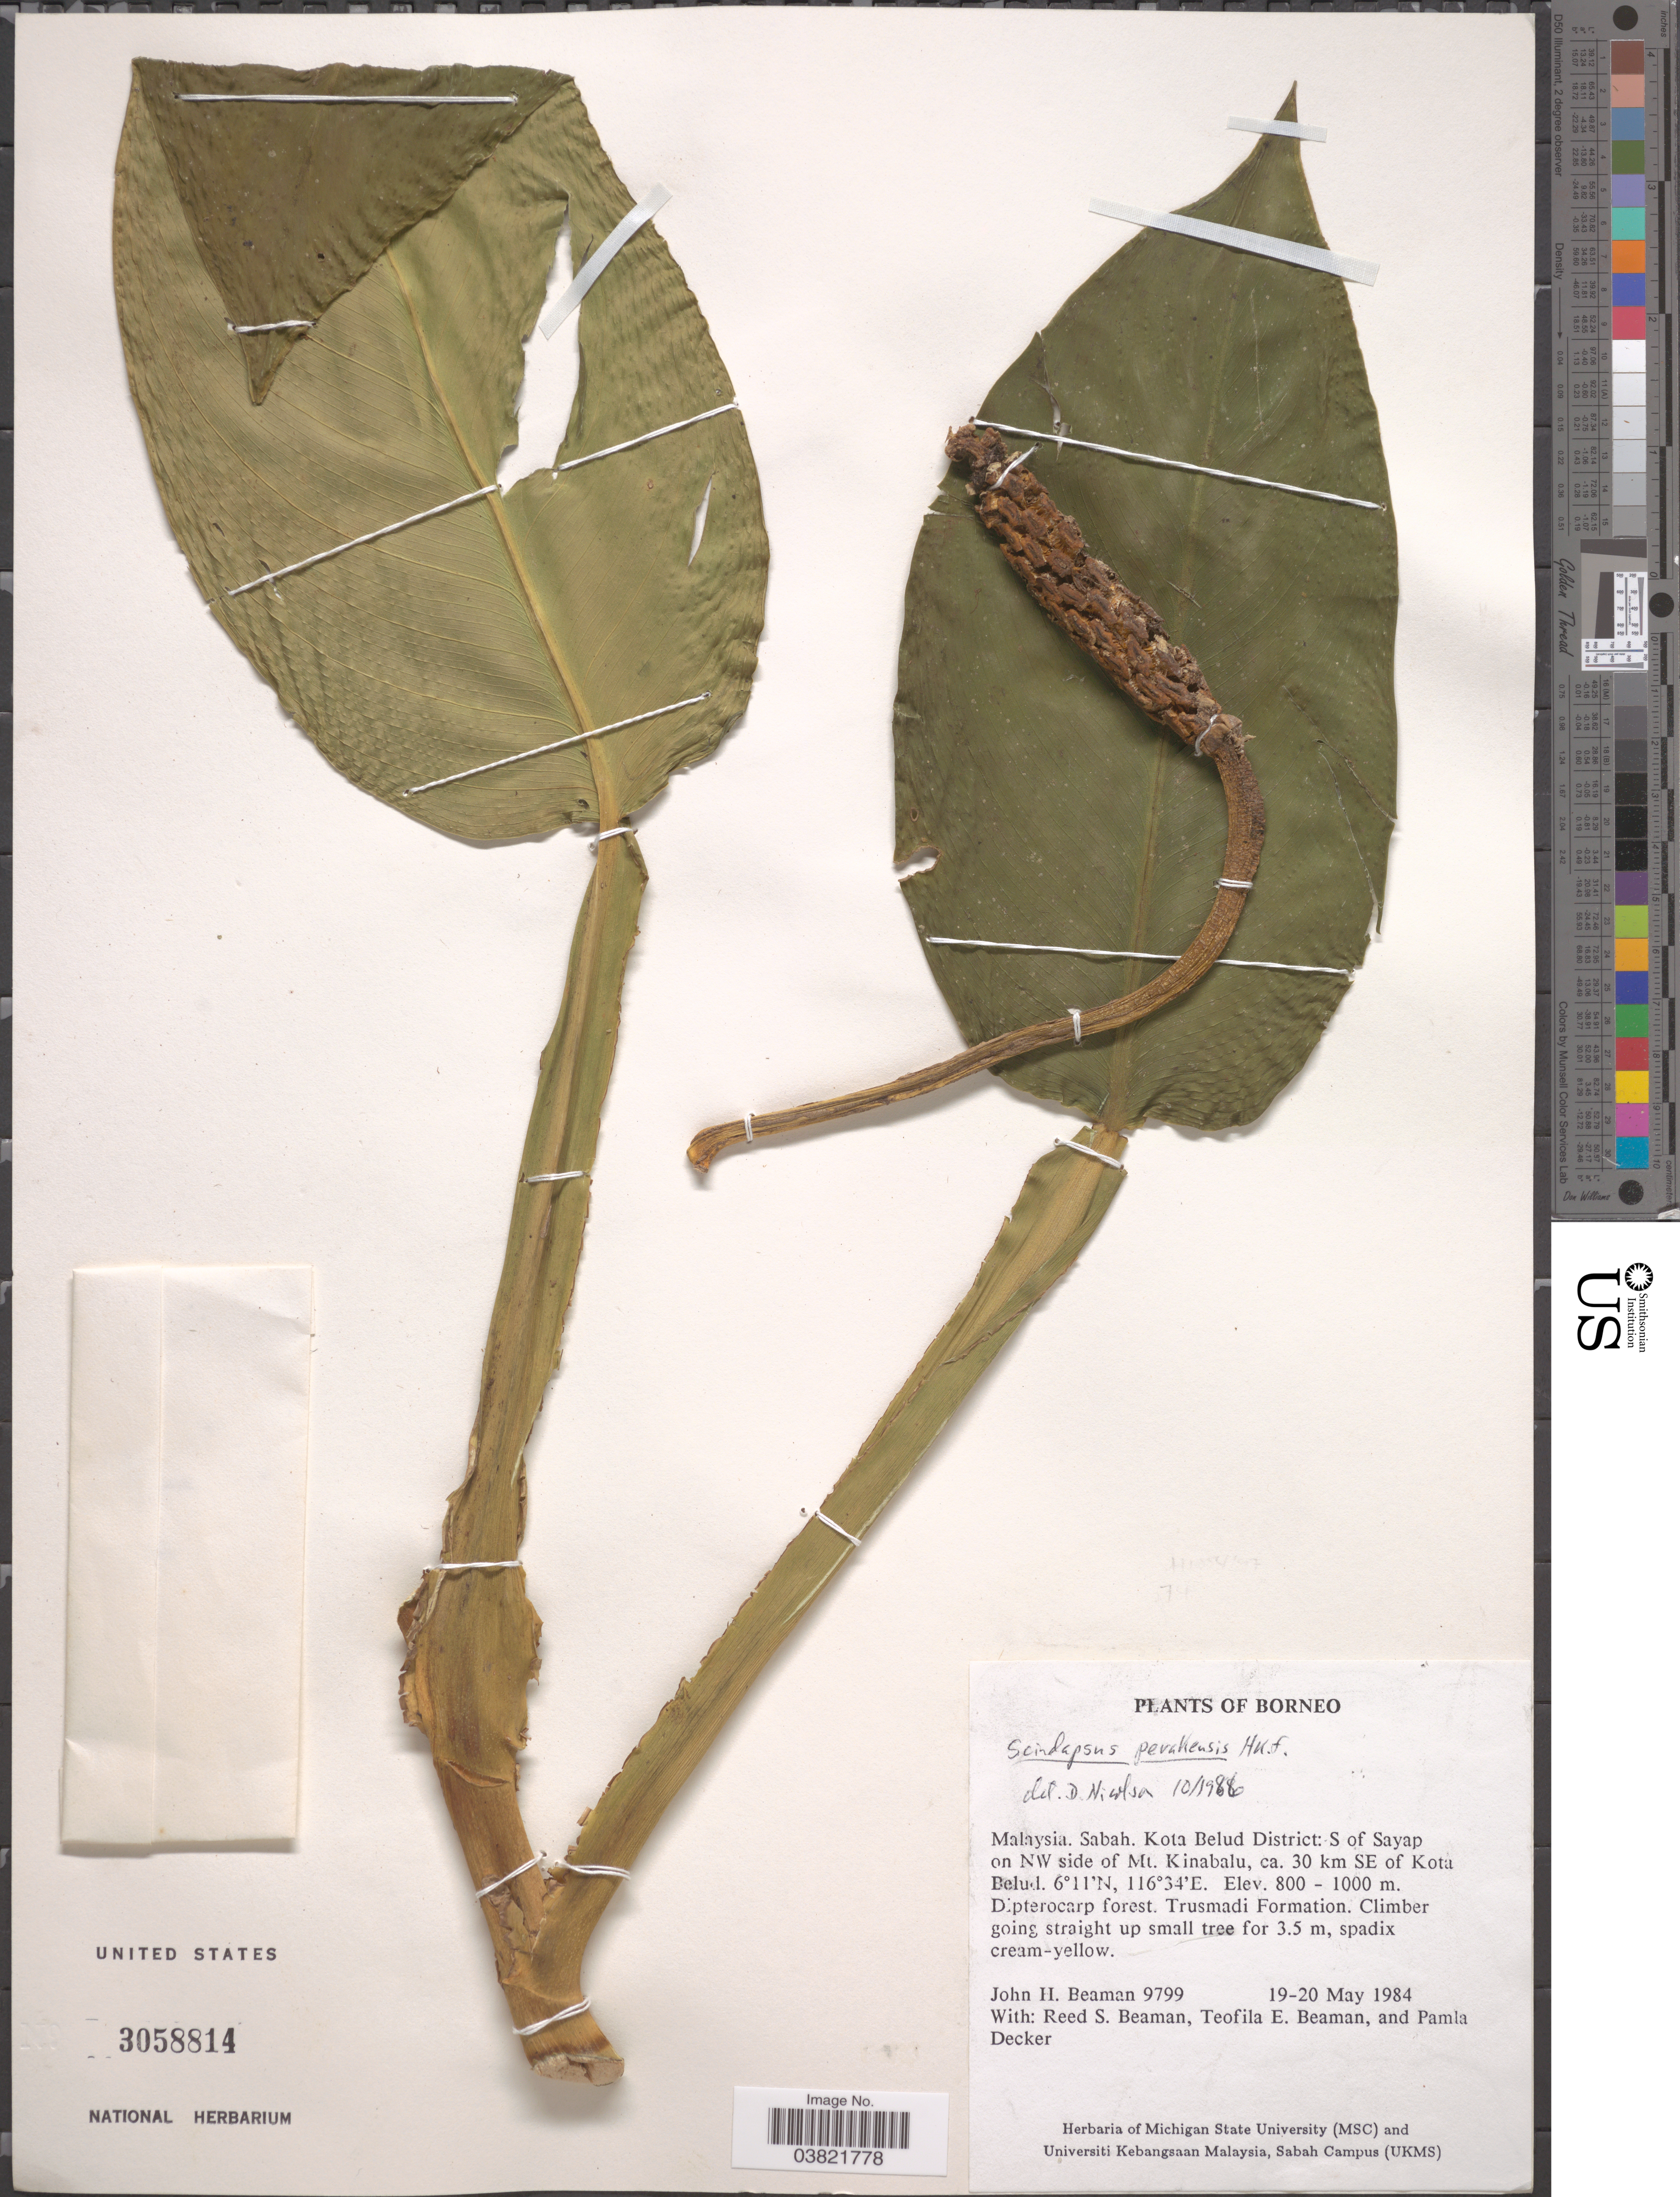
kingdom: Plantae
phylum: Tracheophyta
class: Liliopsida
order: Alismatales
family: Araceae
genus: Scindapsus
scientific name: Scindapsus perakensis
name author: Hook. f.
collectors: J. H. Beaman, R. S. Beaman, T. E. Beaman & P. Decker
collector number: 9799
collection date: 1984-05-19/1984-05-20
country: Malaysia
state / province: Sabah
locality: Borneo. Kota Belud District: S of Sayap on NW side of Mt. Kinabalu, ca. 30 km SE of Kota Belud. Trusmadi Formation.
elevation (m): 800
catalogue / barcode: US 3058814